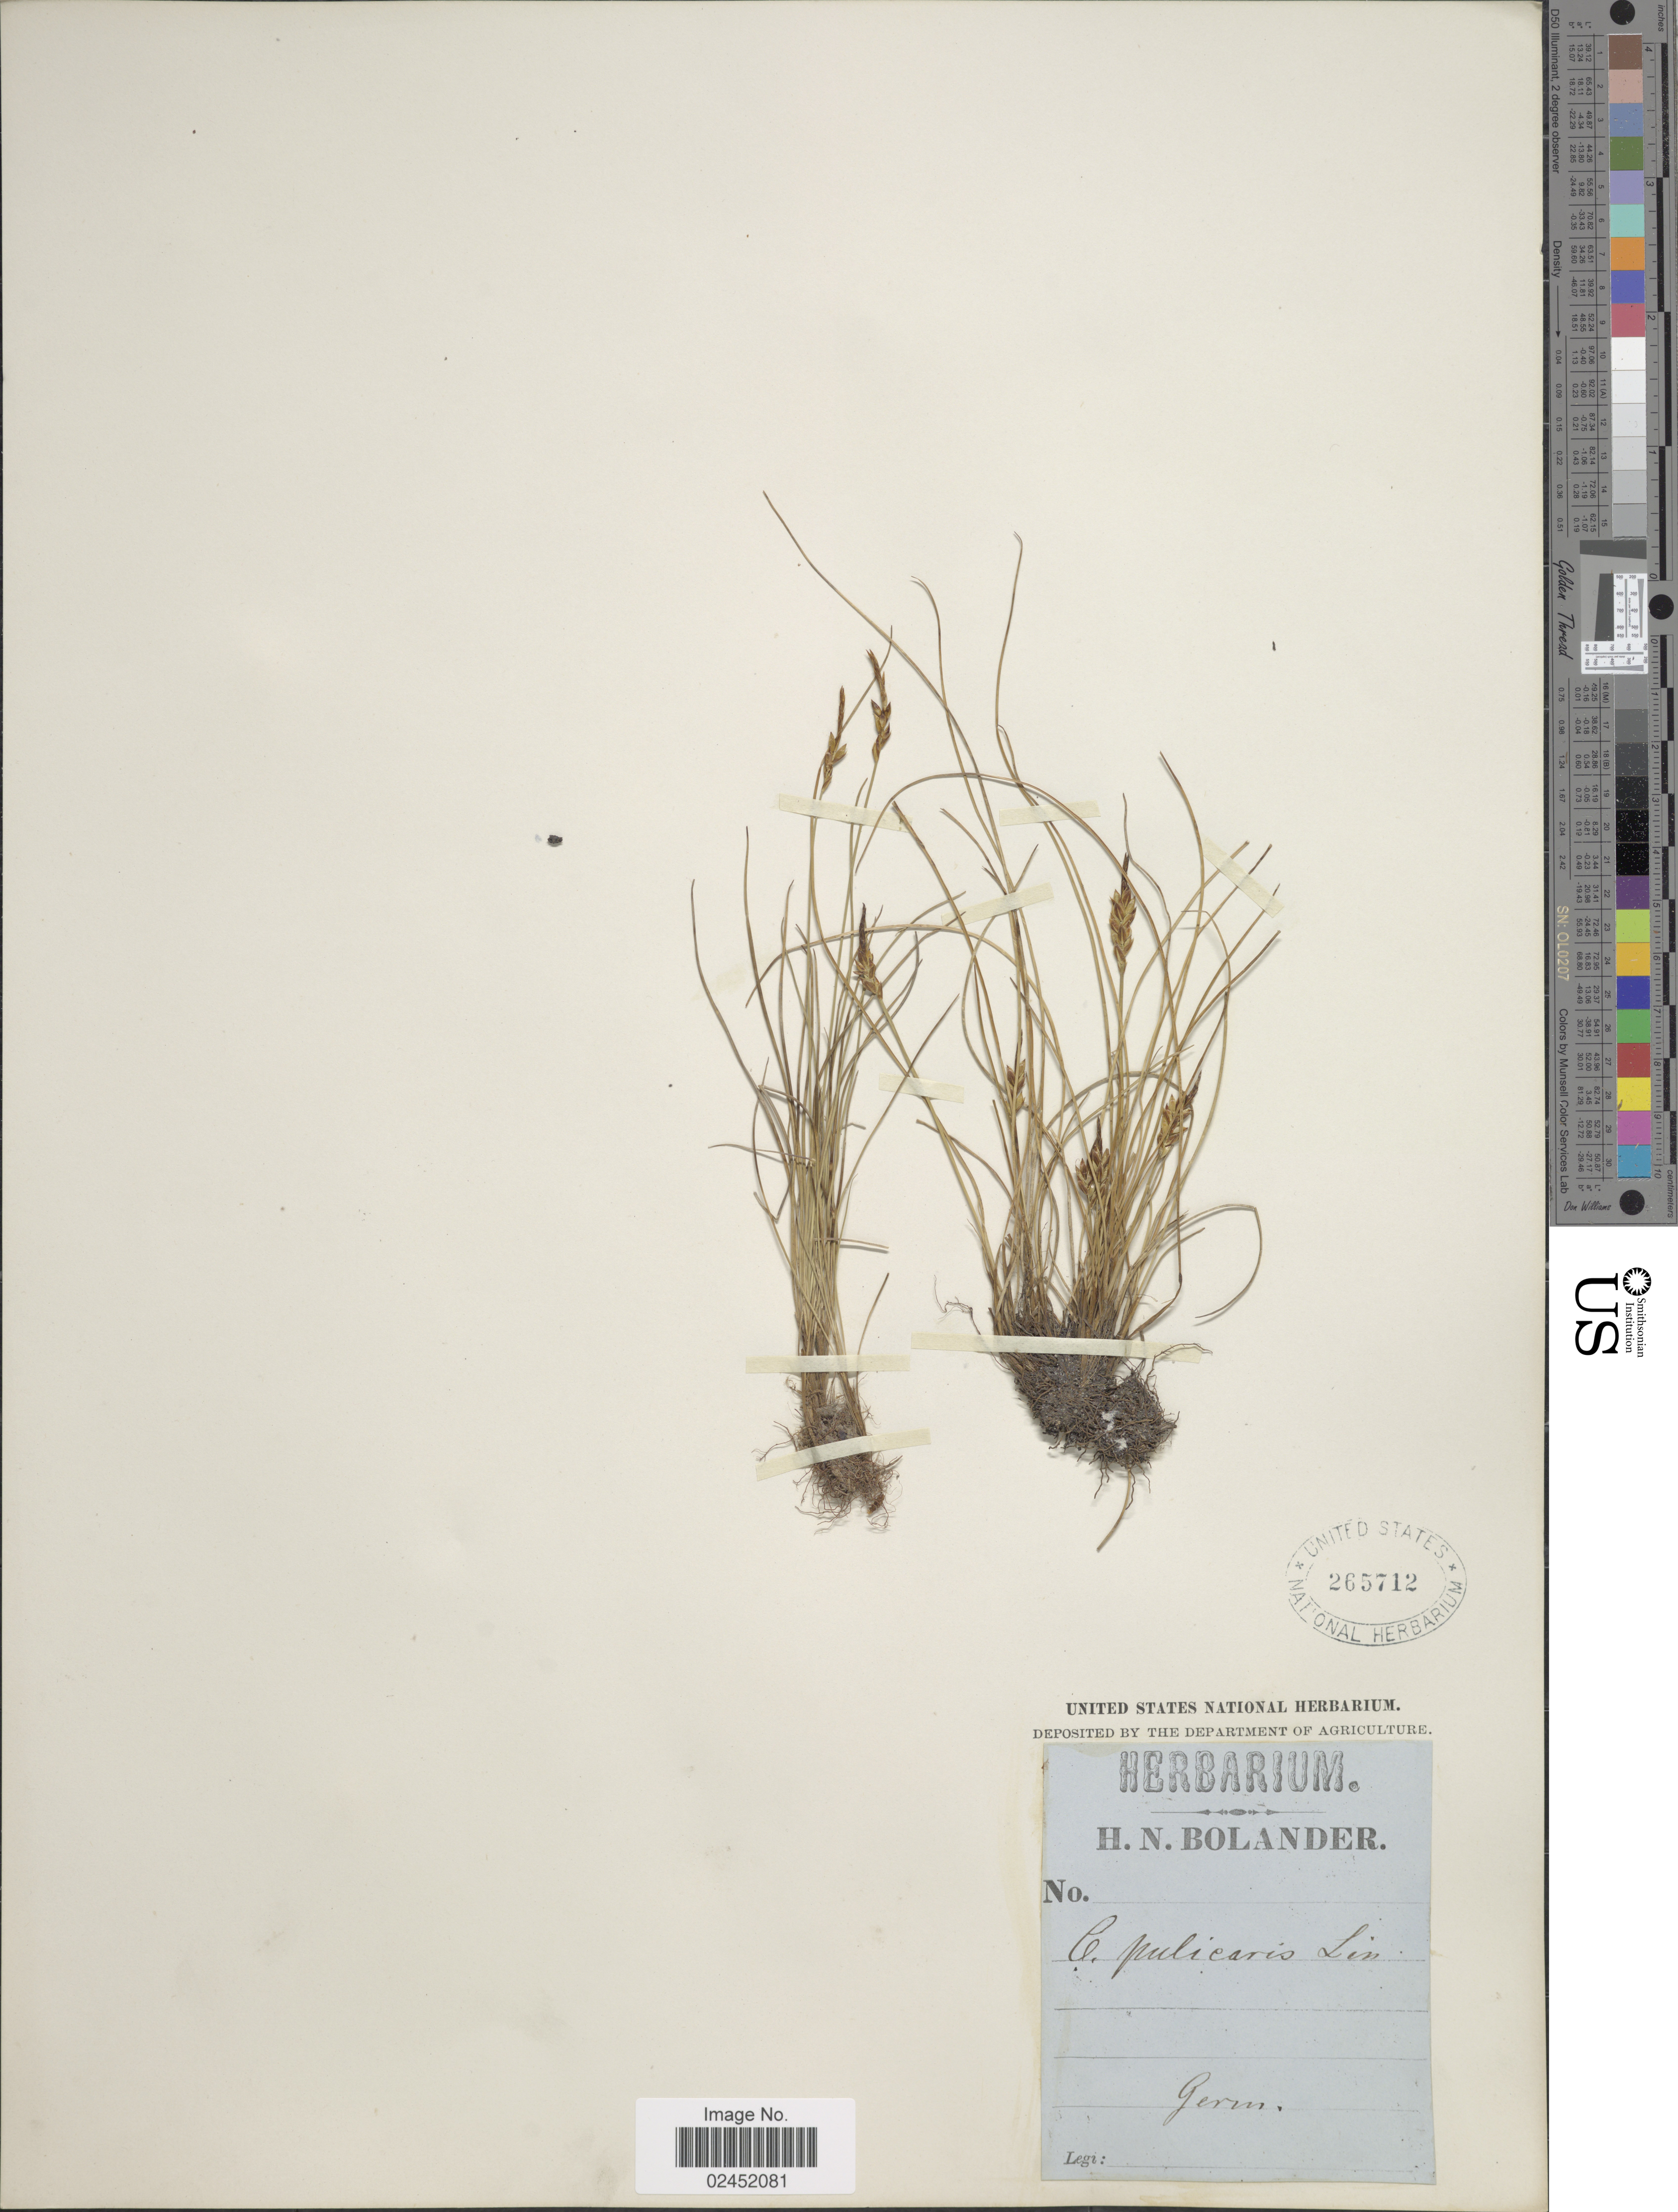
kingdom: Plantae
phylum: Tracheophyta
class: Liliopsida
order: Poales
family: Cyperaceae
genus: Carex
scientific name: Carex pulicaris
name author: L.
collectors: H. N. Bolander (herbarium)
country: Germany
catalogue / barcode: US 265712